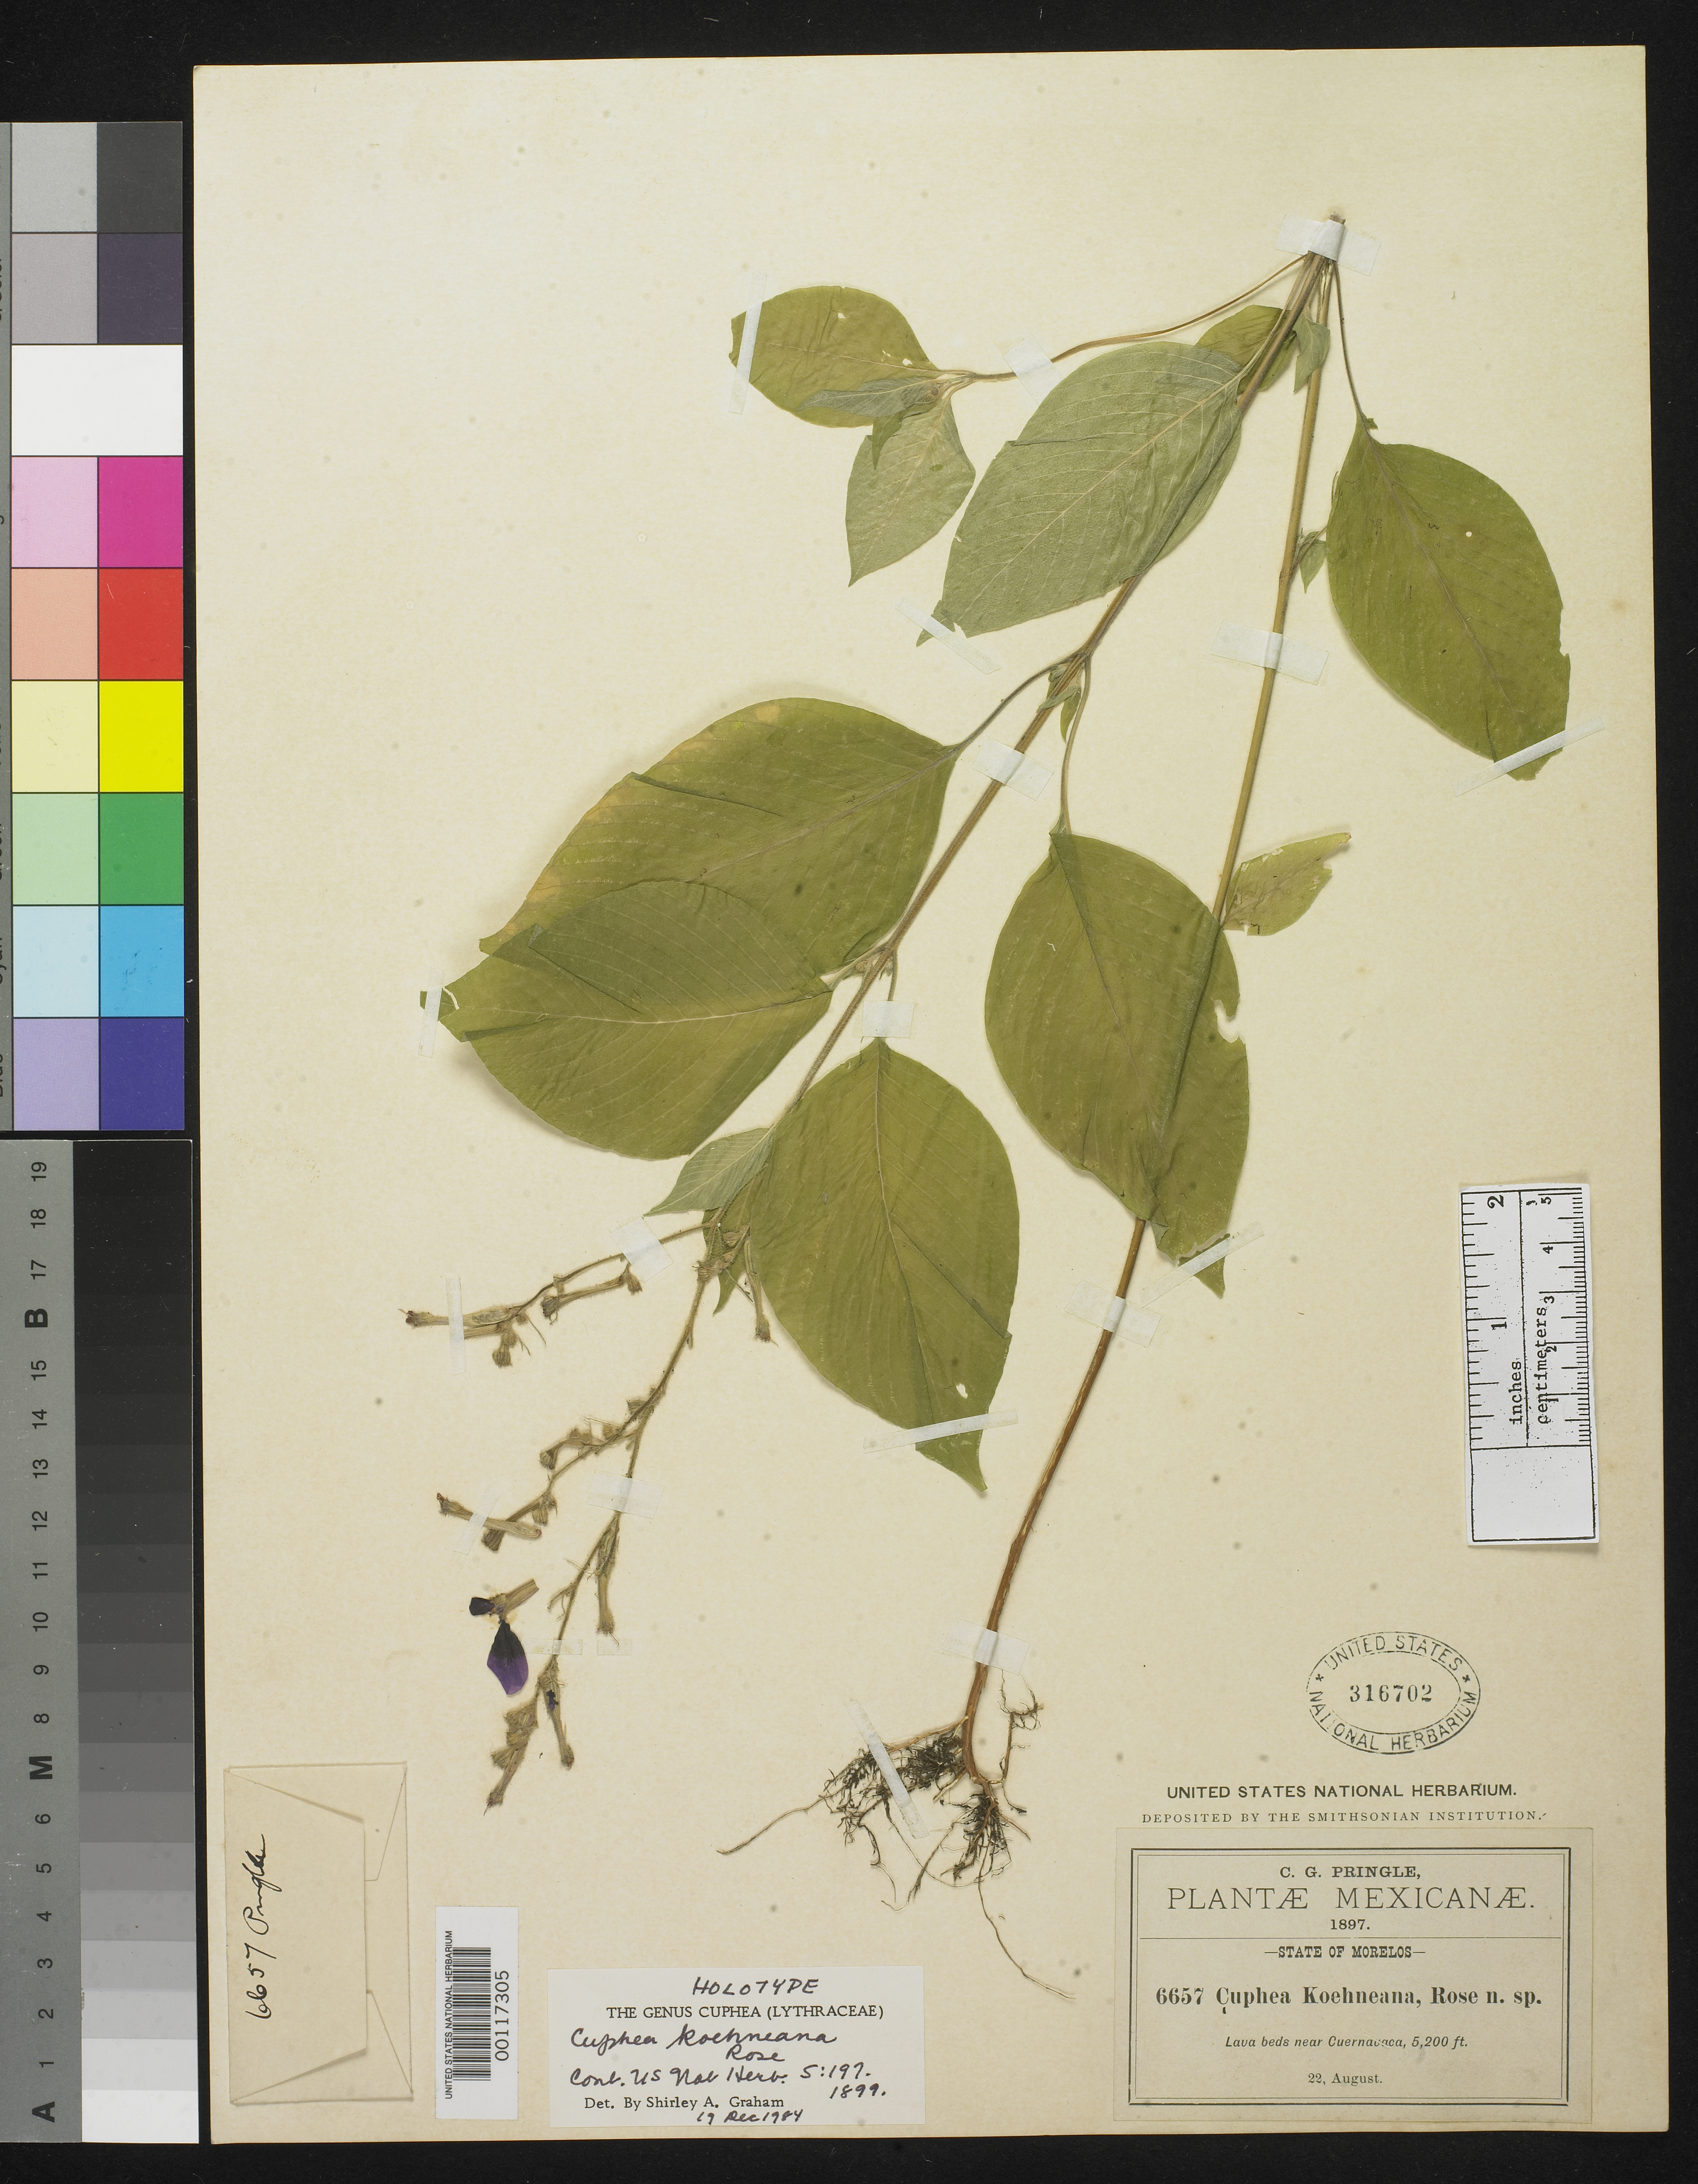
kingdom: Plantae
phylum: Tracheophyta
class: Magnoliopsida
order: Myrtales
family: Lythraceae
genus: Cuphea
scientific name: Cuphea koehneana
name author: Rose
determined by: Graham, Shirley Ann Tousch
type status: Holotype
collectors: C. G. Pringle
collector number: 6657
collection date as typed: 22 Aug 1897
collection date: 1897-08-22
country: Mexico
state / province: Morelos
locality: Near Cuernavaca; alt. 5200 ft.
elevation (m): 1585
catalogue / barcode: US 316702